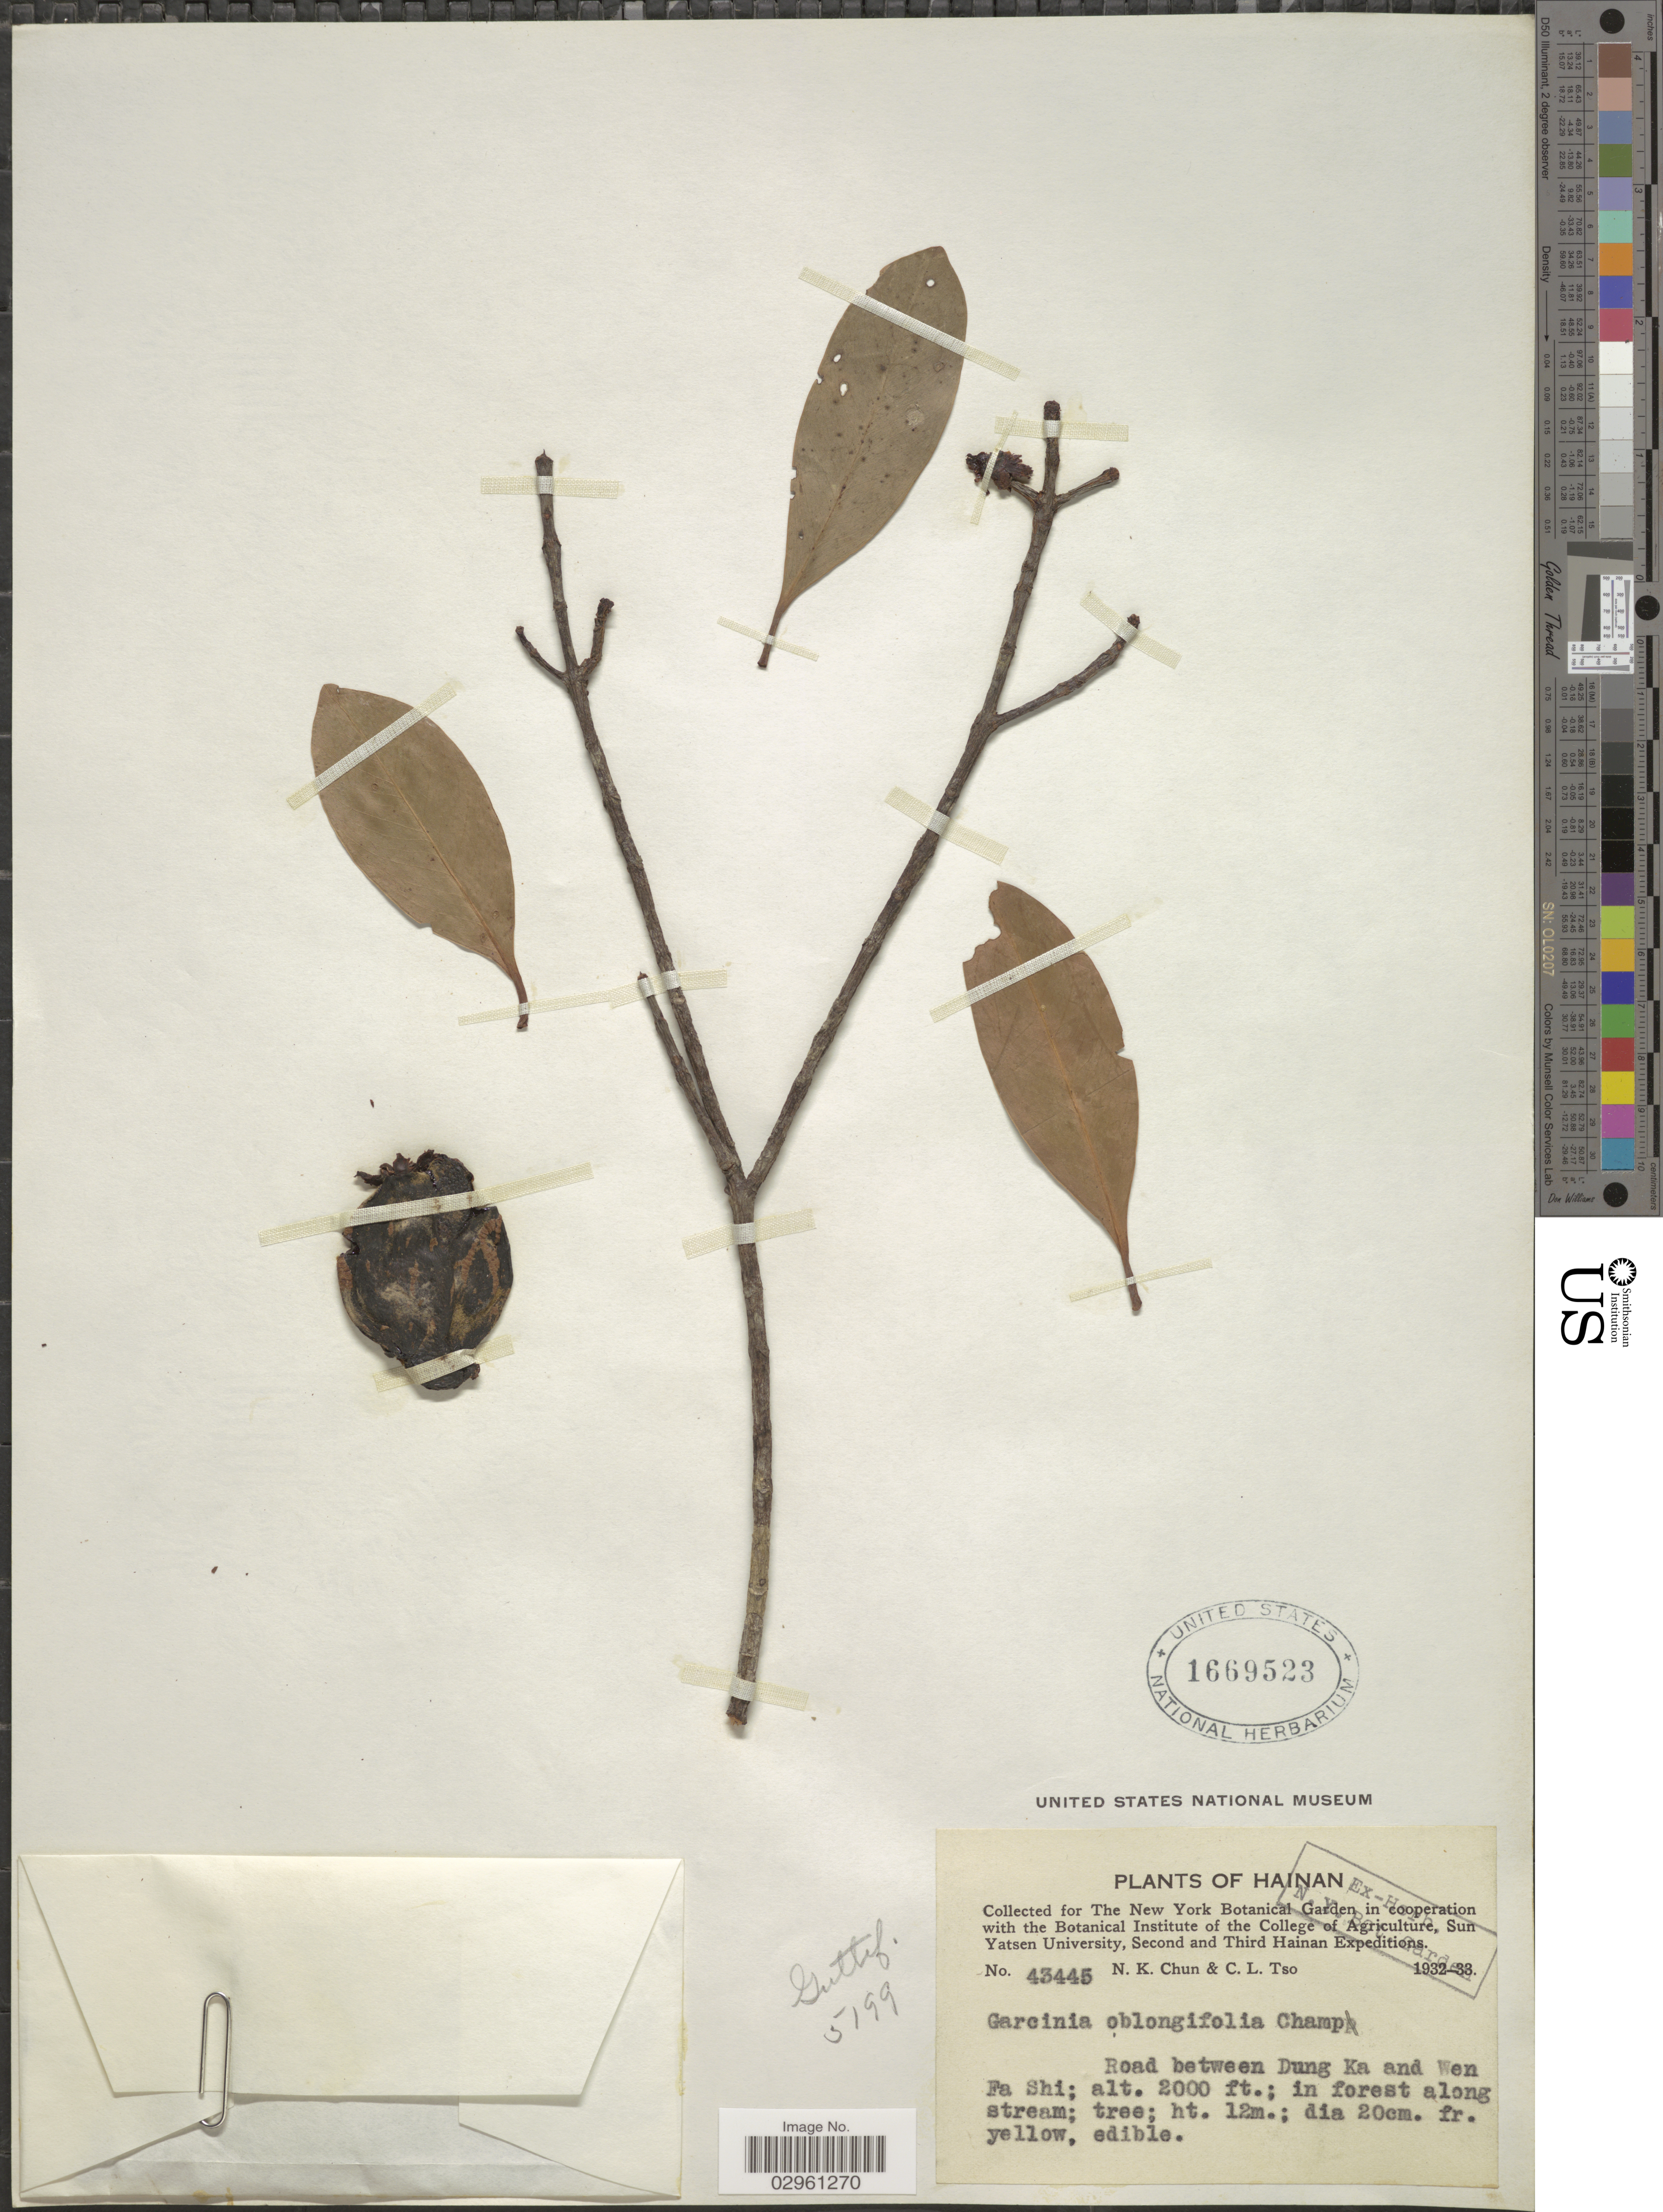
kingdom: Plantae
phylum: Tracheophyta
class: Magnoliopsida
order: Malpighiales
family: Clusiaceae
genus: Garcinia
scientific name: Garcinia oblongifolia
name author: Champ. ex Benth.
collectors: N. K. Chun & C. Tso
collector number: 43445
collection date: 1932/1933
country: China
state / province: Hainan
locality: Road between Dung Ka and Wen Fa Shi; in forest along stream.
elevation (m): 610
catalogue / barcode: US 1669523